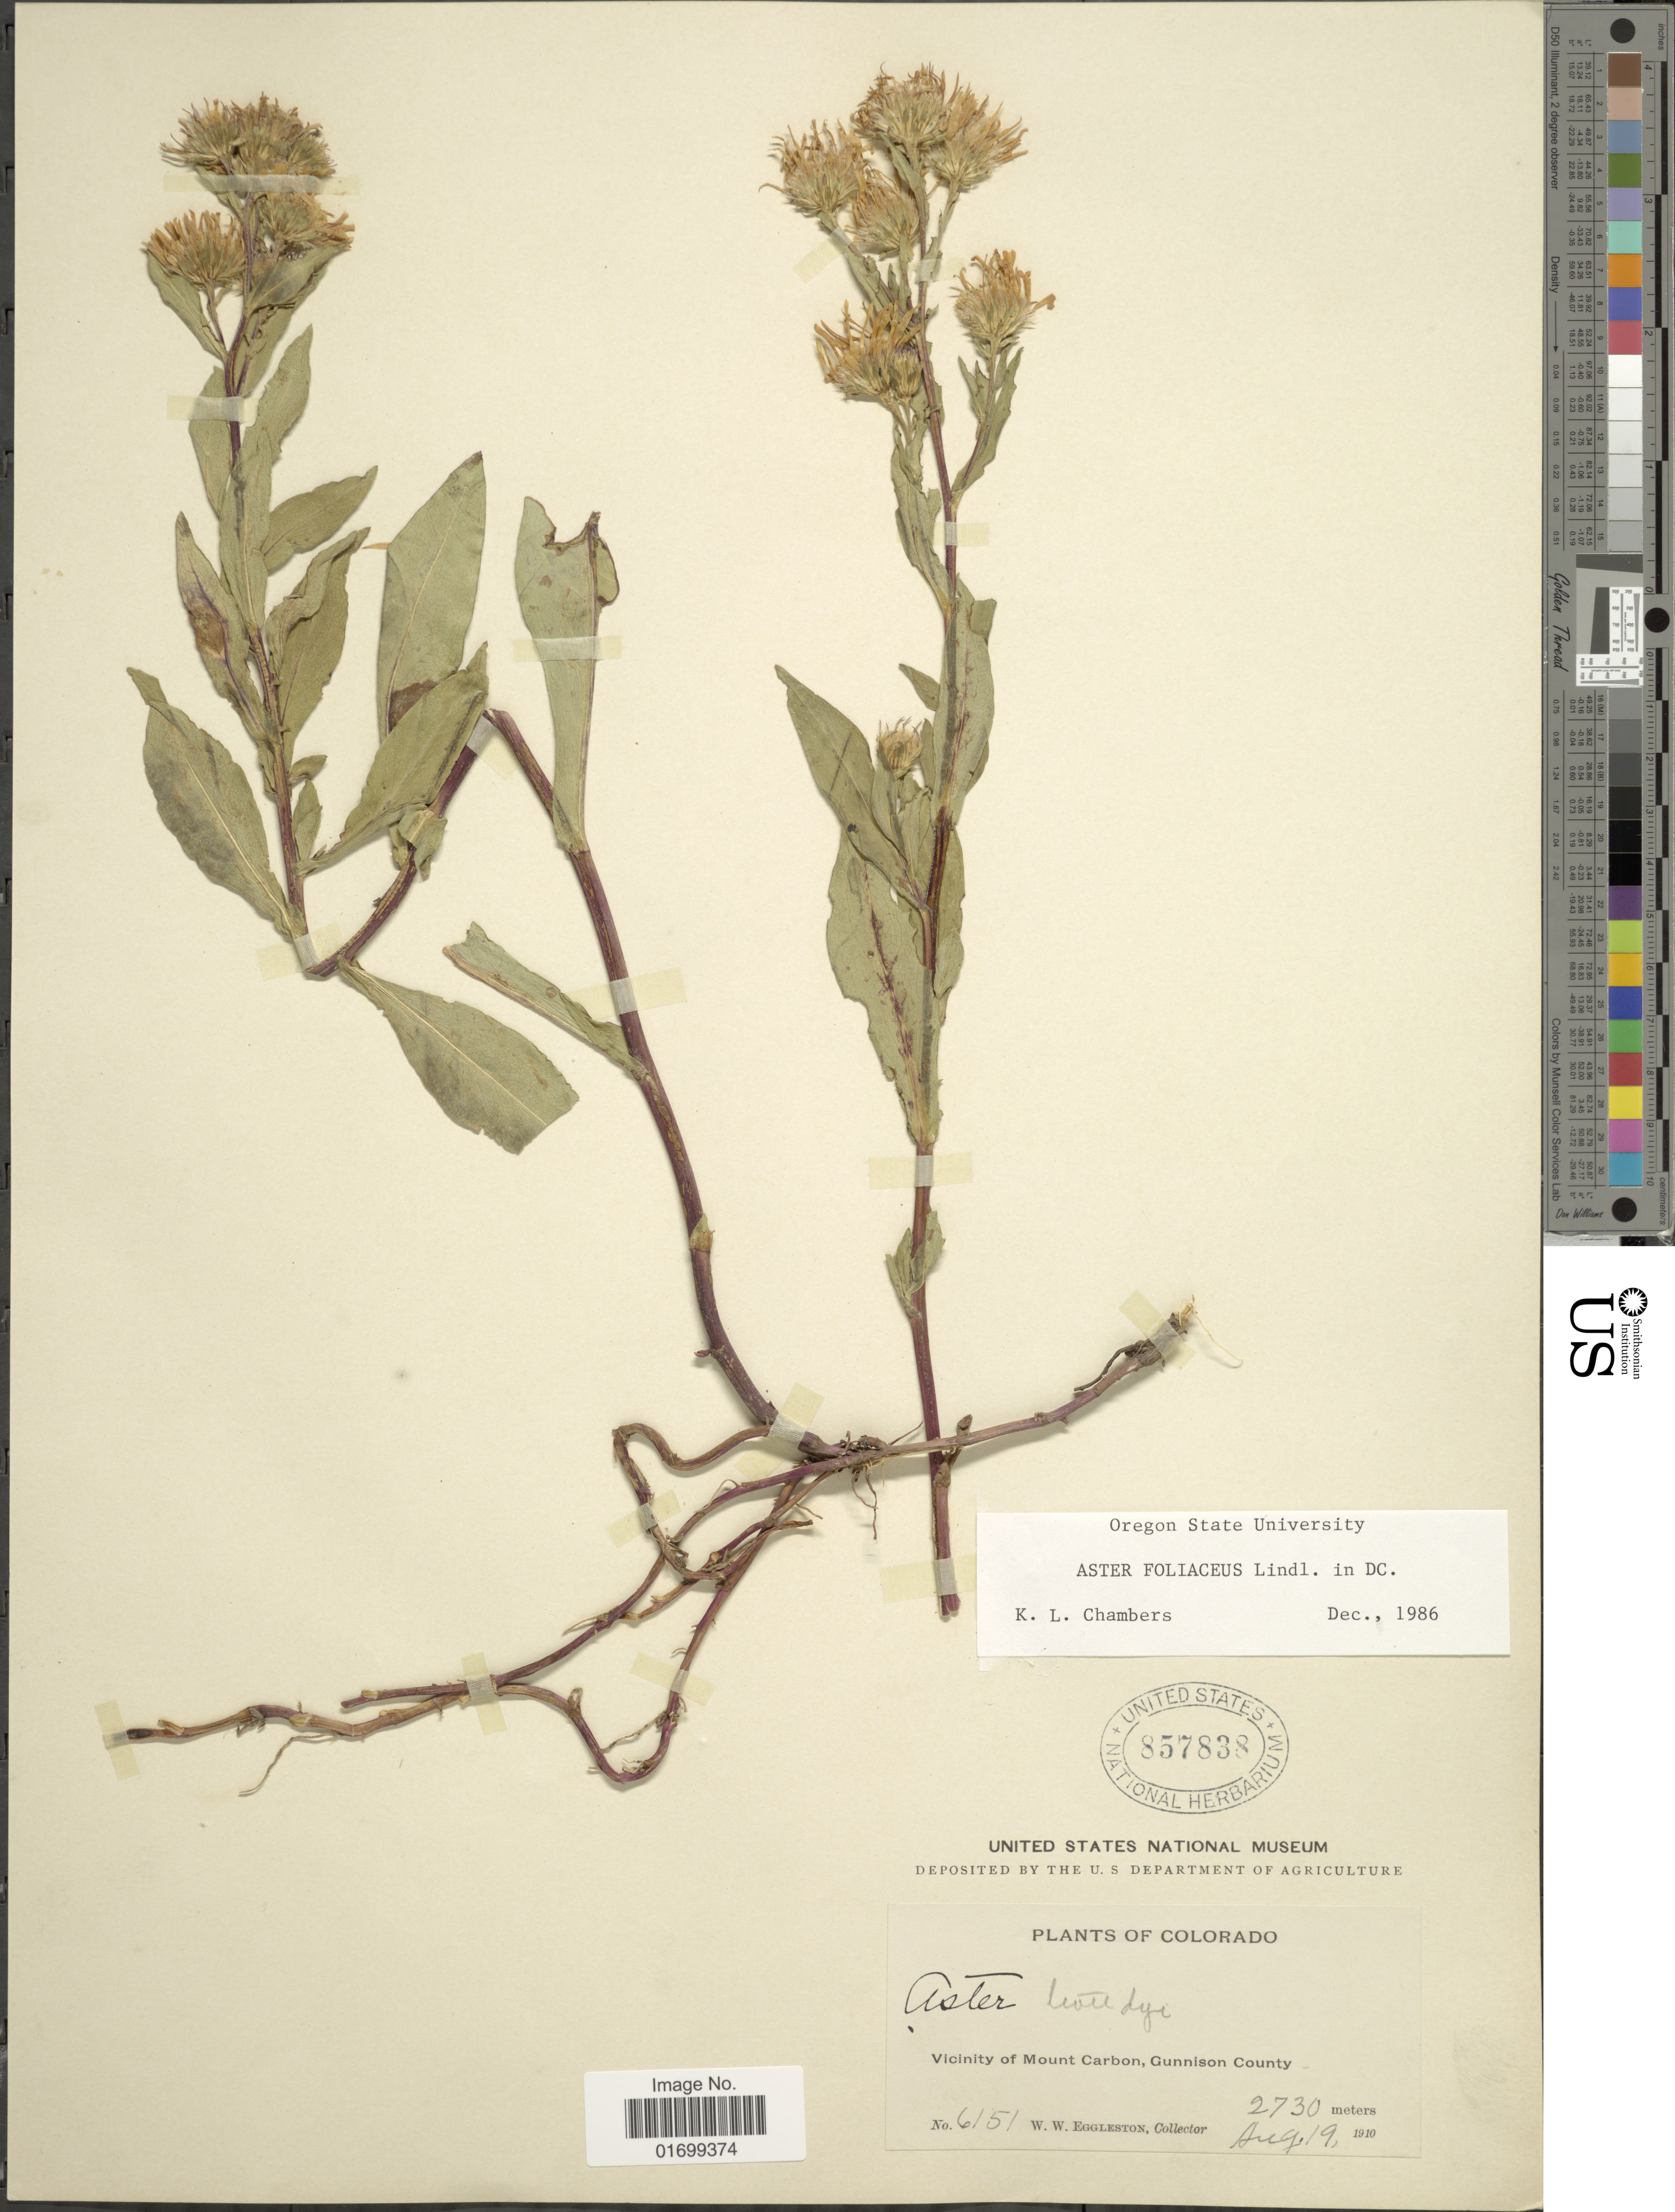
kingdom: Plantae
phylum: Tracheophyta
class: Magnoliopsida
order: Asterales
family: Asteraceae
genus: Symphyotrichum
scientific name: Symphyotrichum foliaceum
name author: (Lindl. ex DC.) G.L. Nesom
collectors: W. W. Eggleston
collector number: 6151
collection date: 1910-08-19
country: United States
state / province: Colorado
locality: Vicinity of Mount Carbon, Gunnison County.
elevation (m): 2730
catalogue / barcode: US 857838